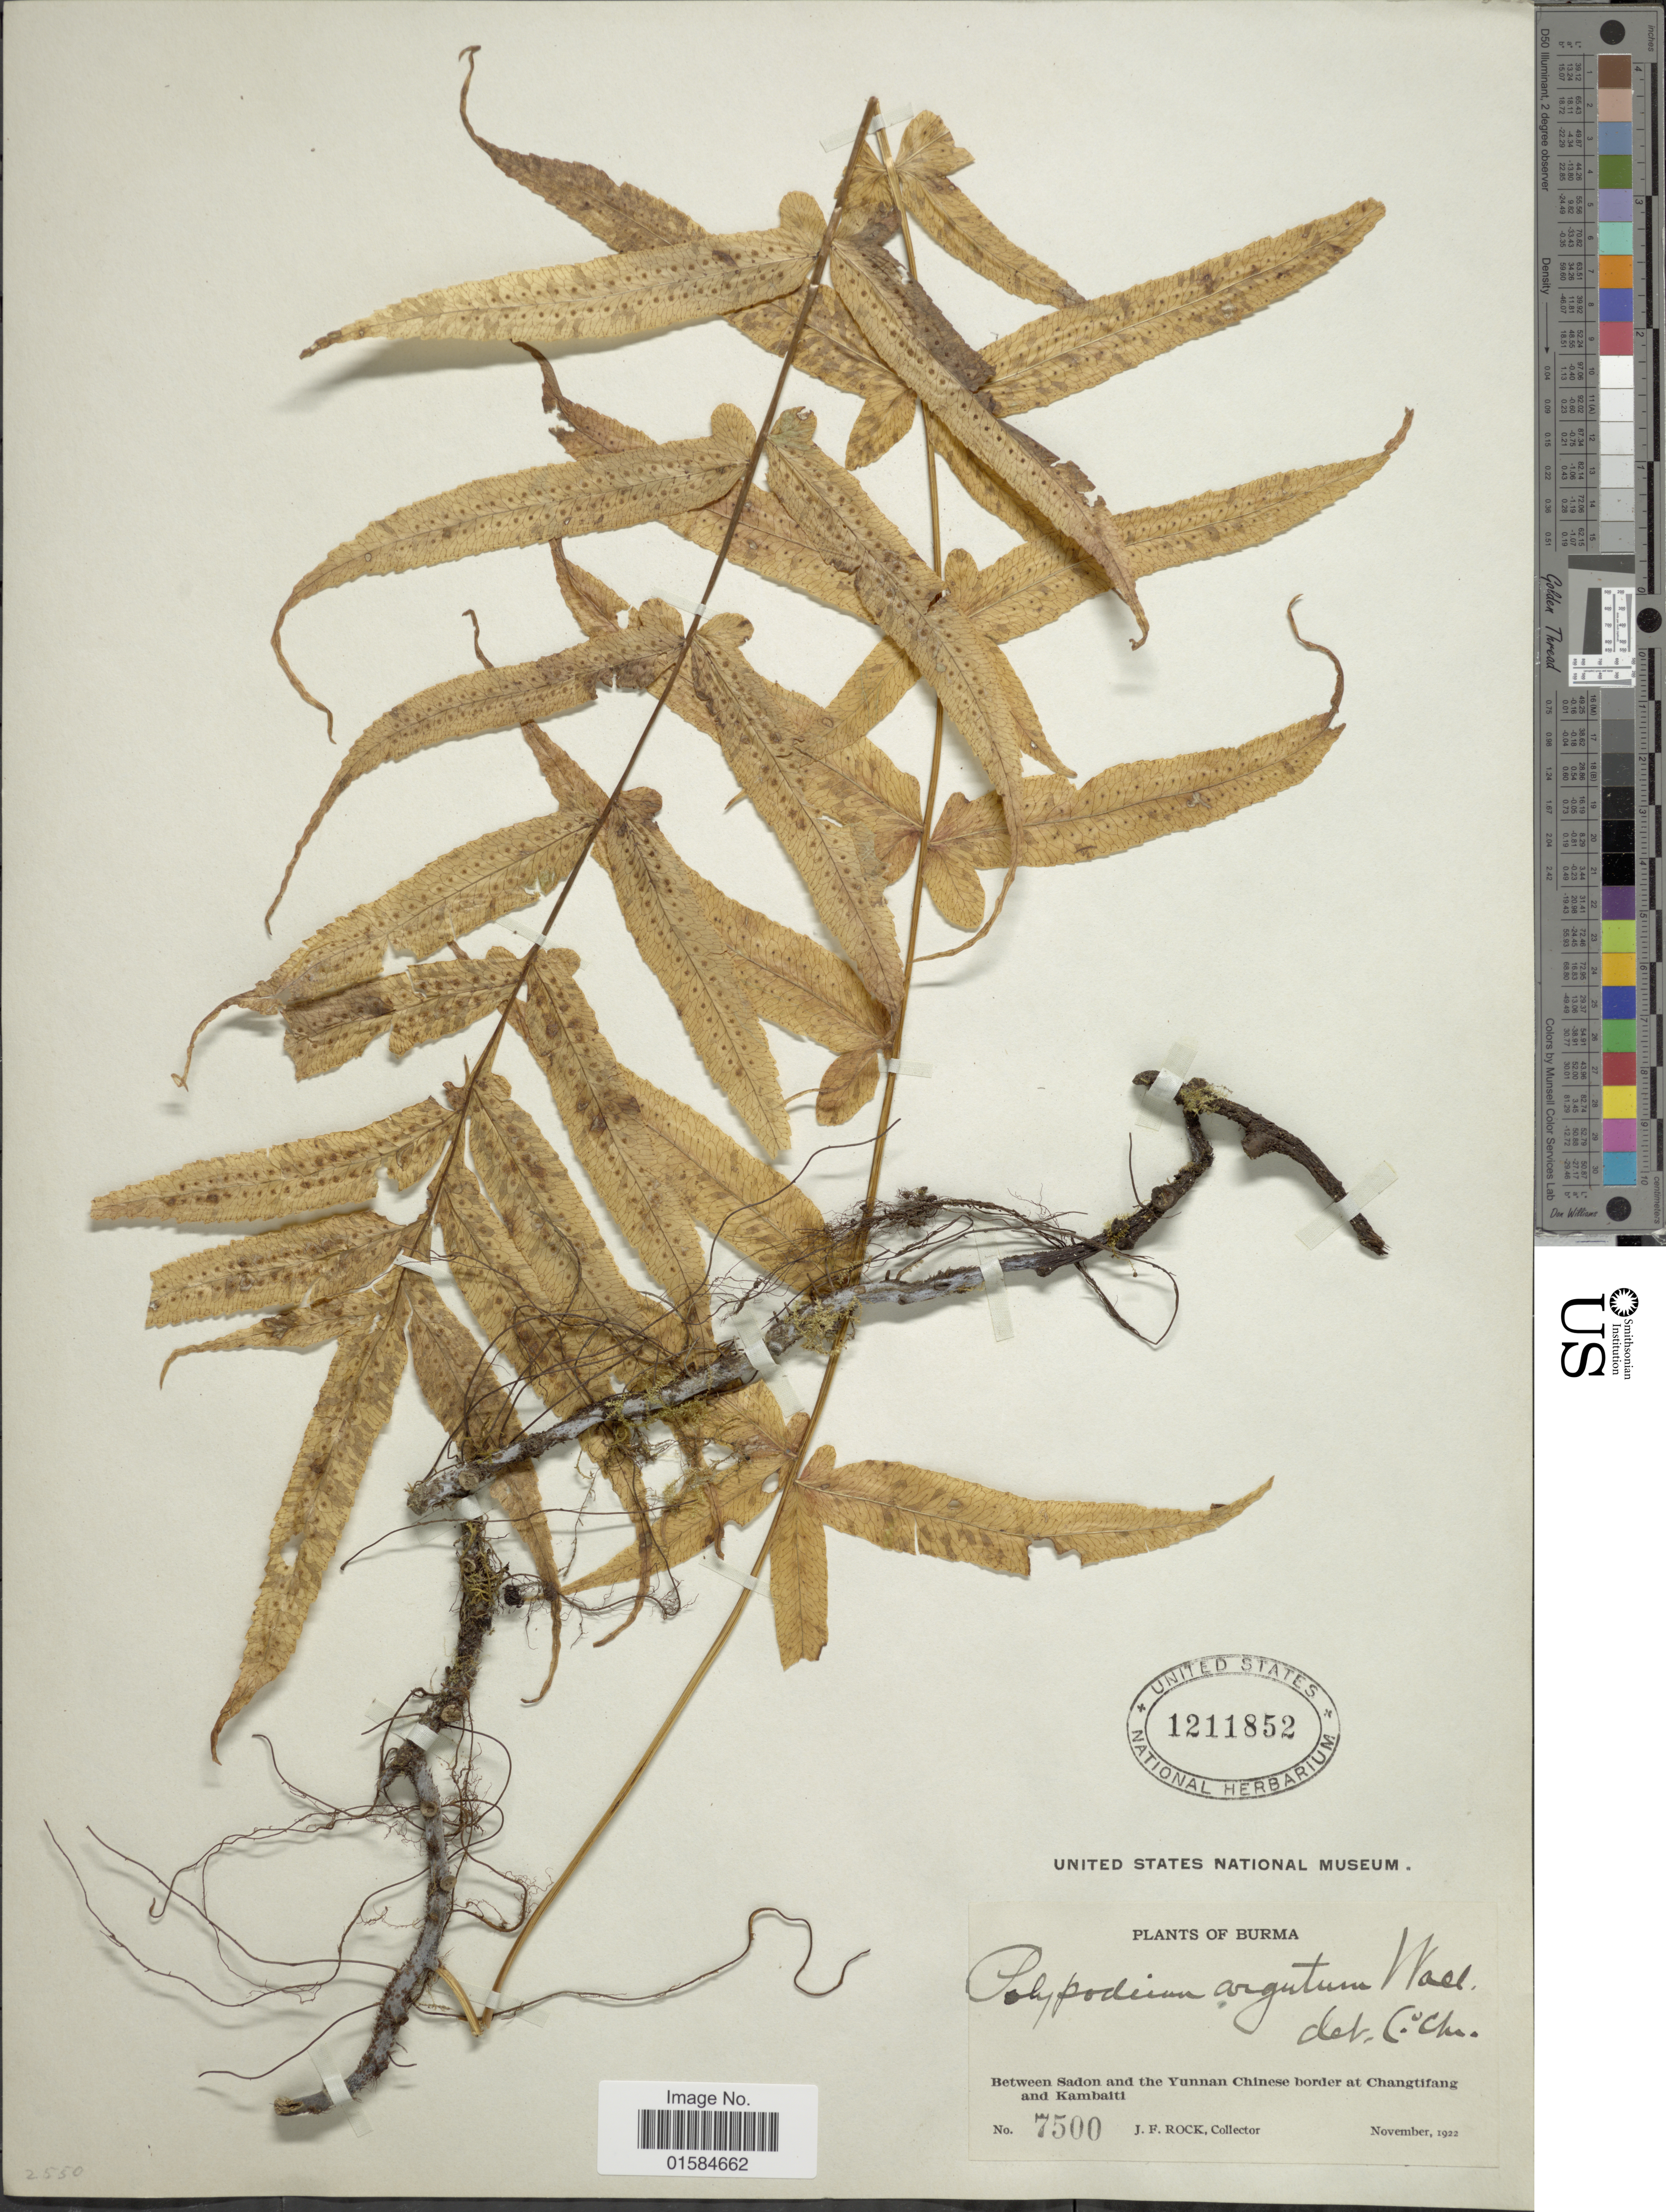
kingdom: Plantae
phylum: Tracheophyta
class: Polypodiopsida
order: Polypodiales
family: Polypodiaceae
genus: Goniophlebium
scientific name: Goniophlebium mengtzeense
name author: (Christ) Rödl-Linder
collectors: J. Rock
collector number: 7500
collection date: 1922-11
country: Myanmar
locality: Burma, between Sadon and the Yunnan Chinese border at Changtifang and Kambaiti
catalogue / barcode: US 1211852